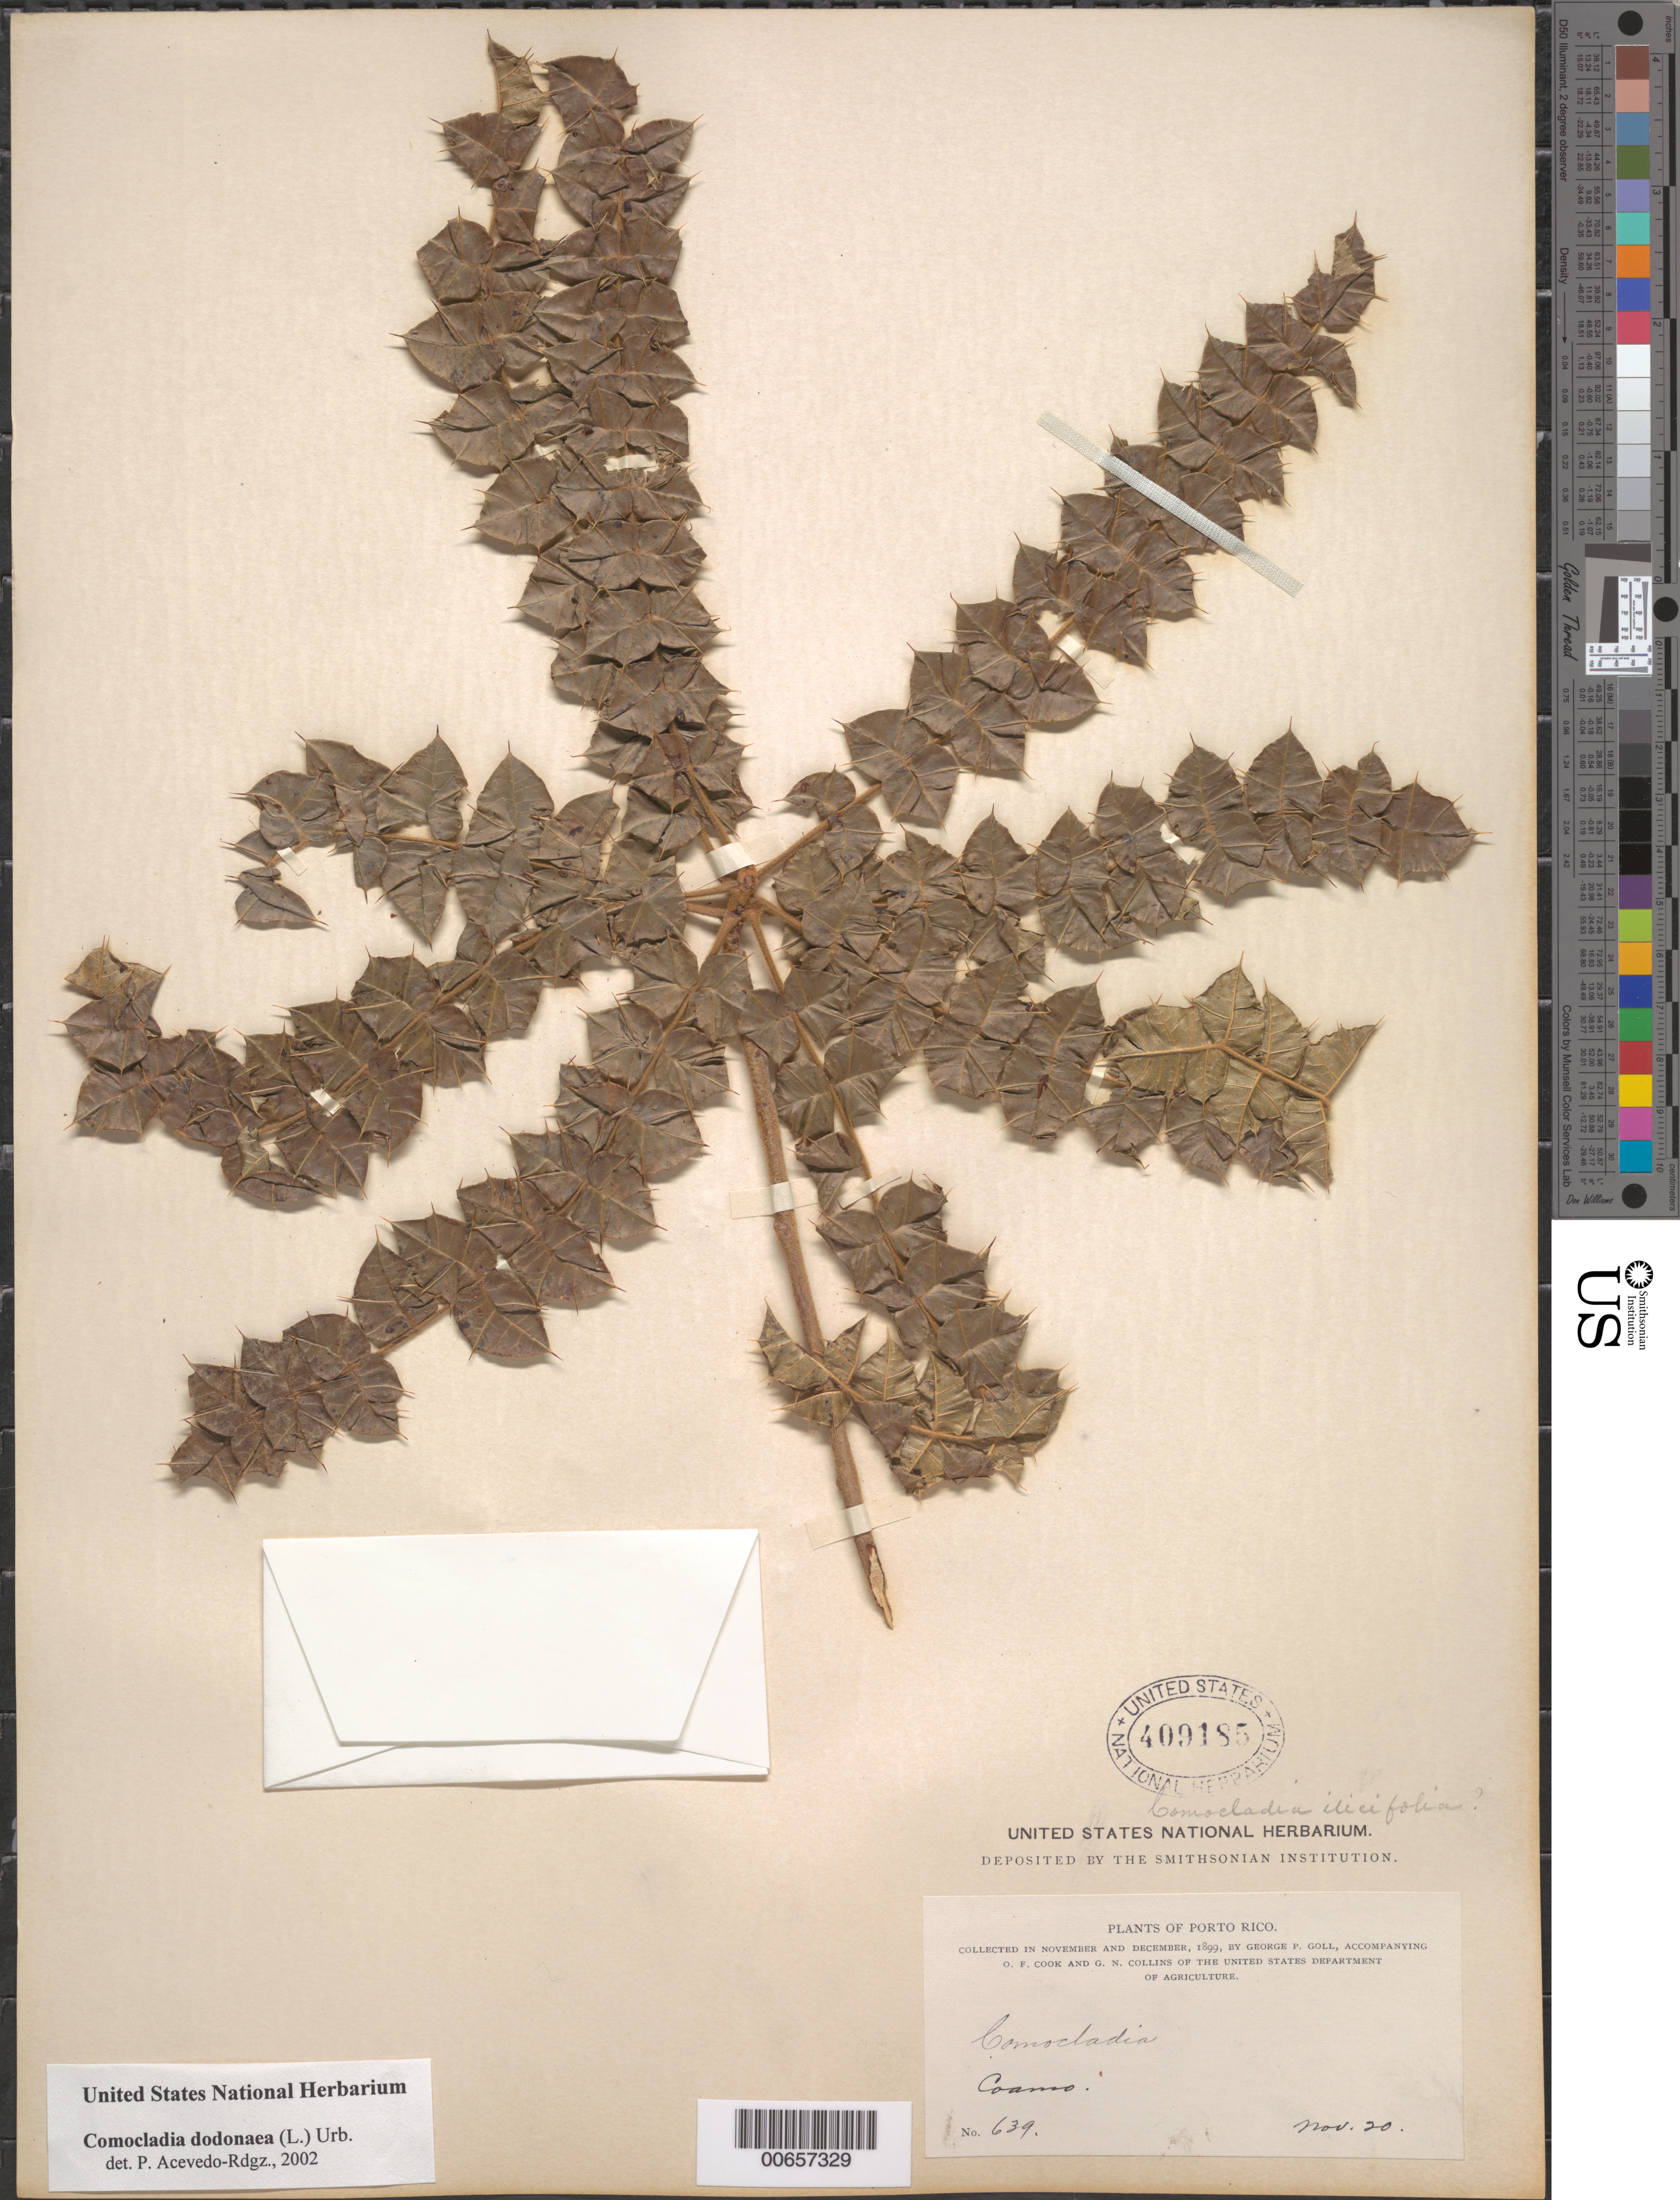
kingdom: Plantae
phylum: Tracheophyta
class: Magnoliopsida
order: Sapindales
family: Anacardiaceae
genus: Comocladia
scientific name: Comocladia dodonaea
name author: (L.) Urb.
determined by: Acevedo-Rodríguez, P., (BOT), Smithsonian Institution - National Museum of Natural History (UNITED STATES)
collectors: G. Goll, O. F. Cook & G. N. Collins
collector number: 639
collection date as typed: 20 Nov 1899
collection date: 1899-11-20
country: Puerto Rico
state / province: Coamo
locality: Coamo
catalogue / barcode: US 409185